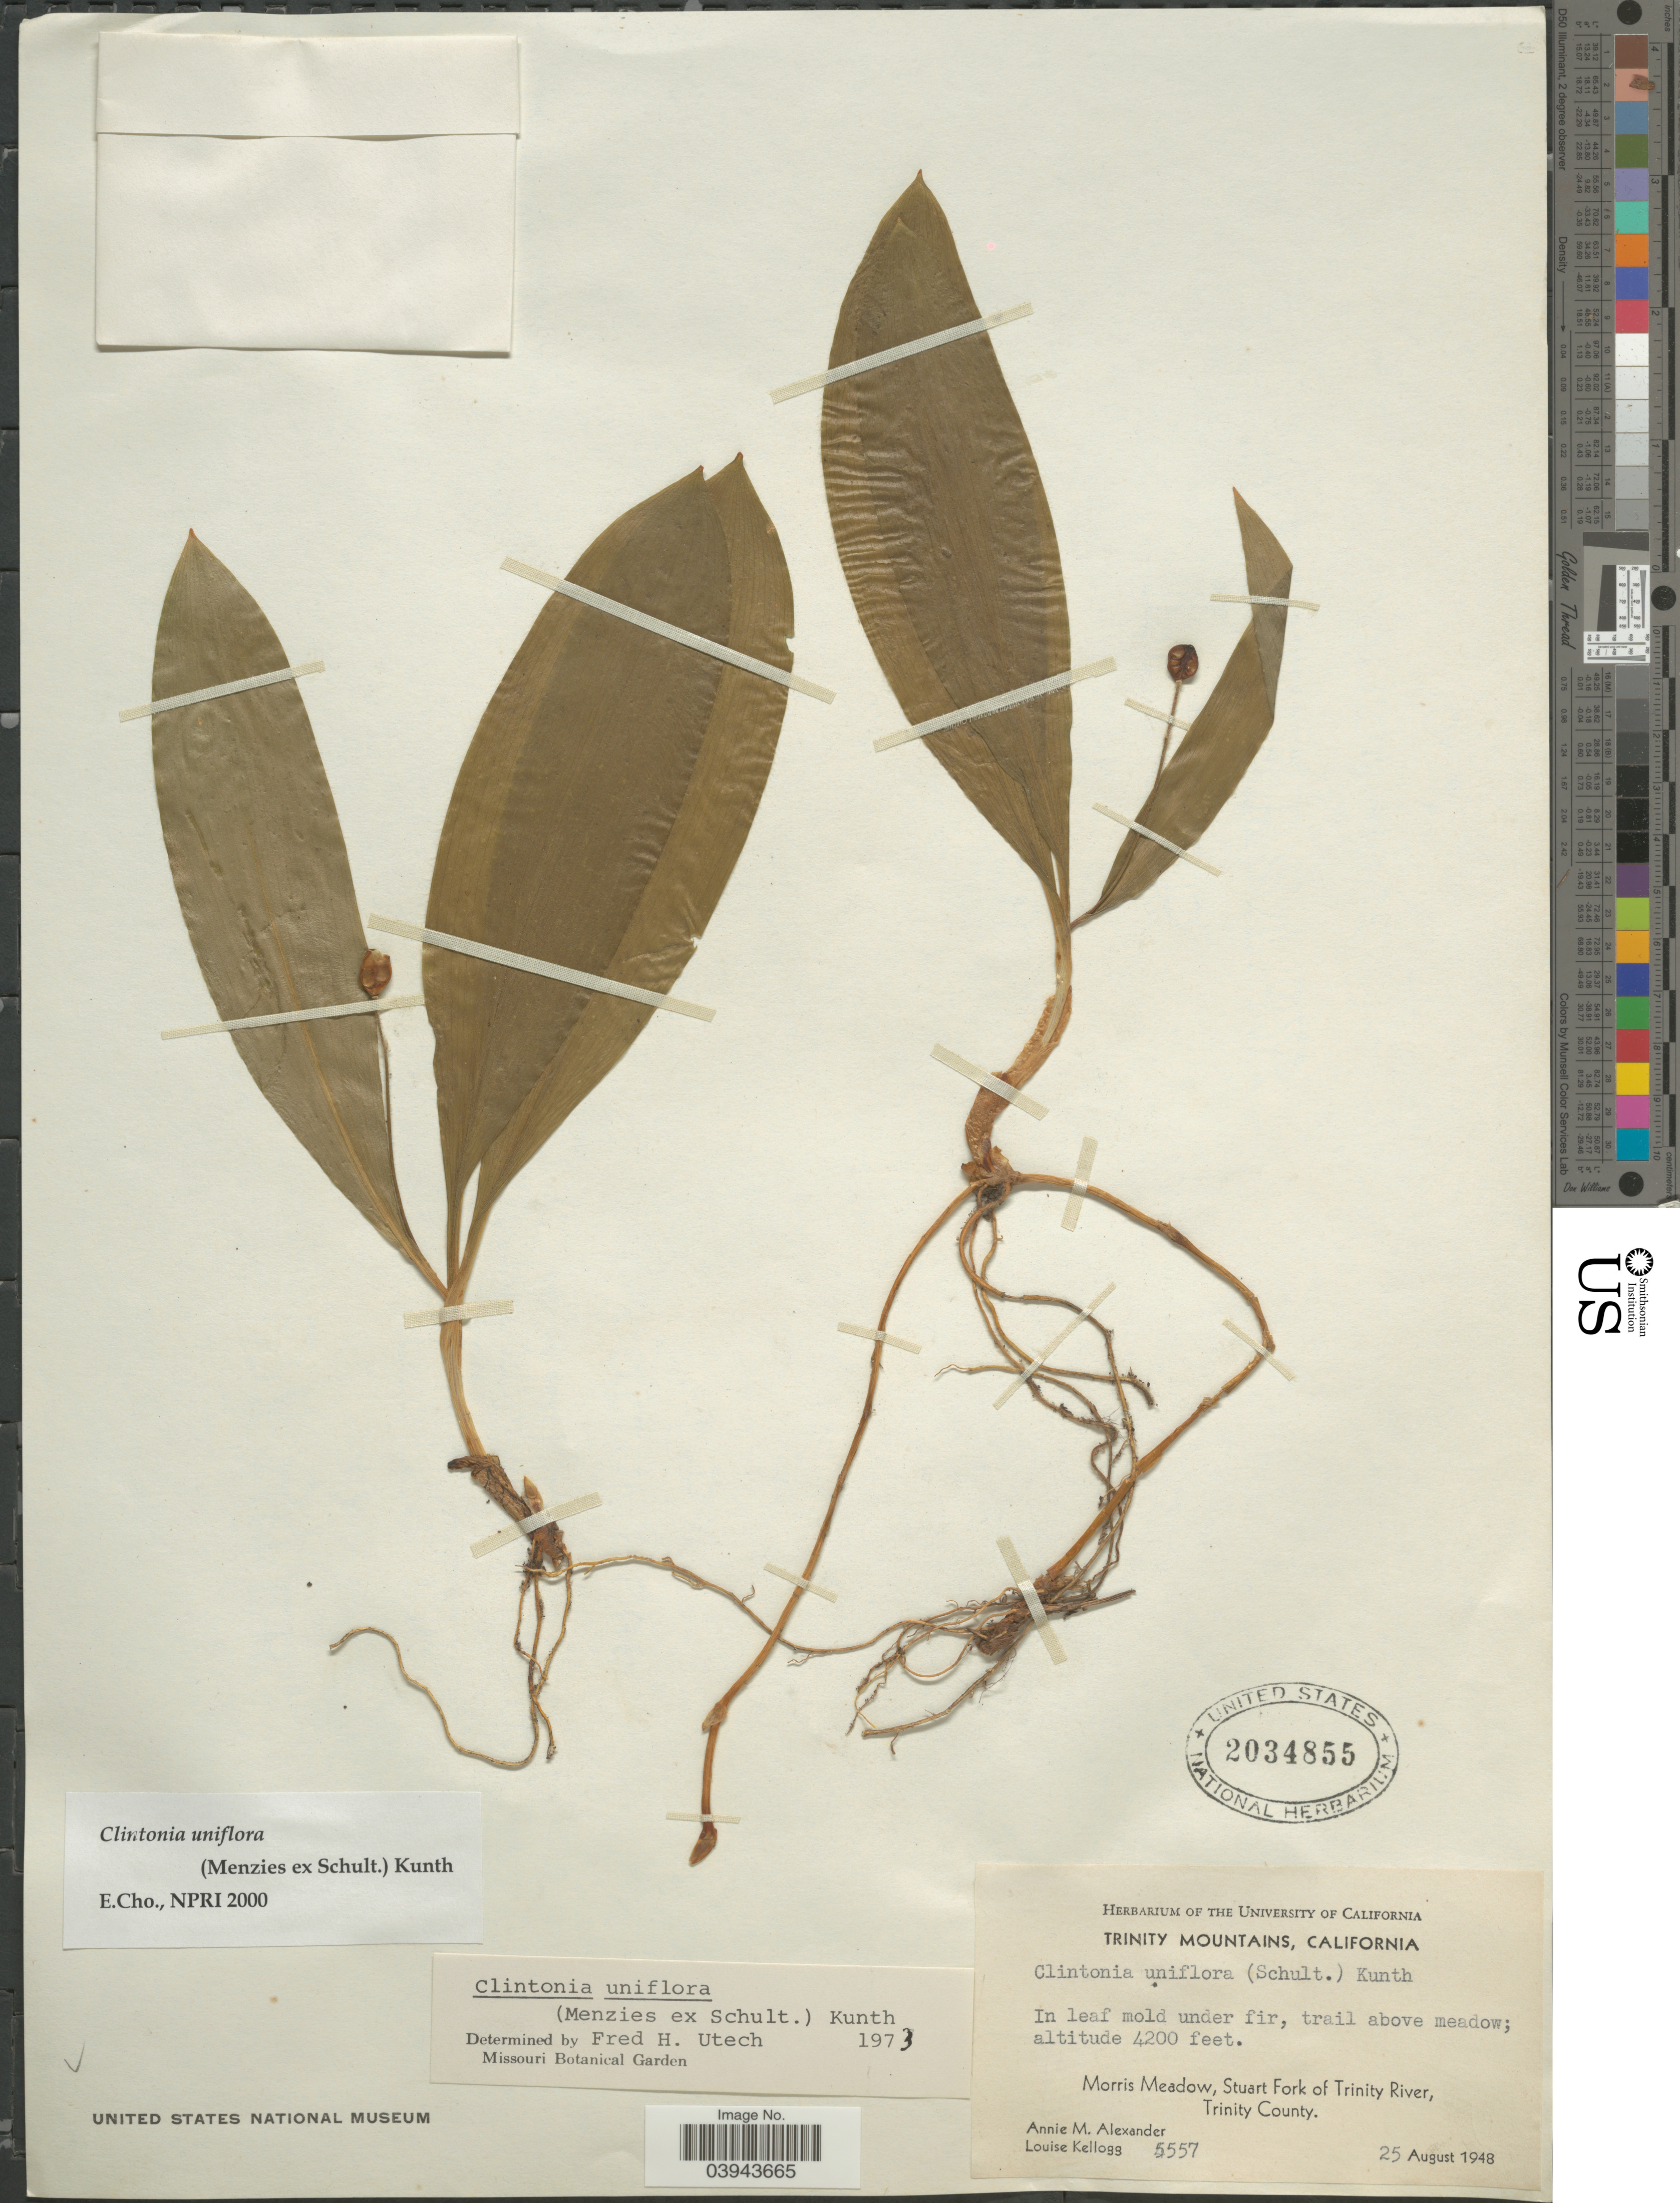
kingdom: Plantae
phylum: Tracheophyta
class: Liliopsida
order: Liliales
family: Liliaceae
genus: Clintonia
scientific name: Clintonia uniflora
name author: Kunth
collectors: A. M. Alexander & L. Kellogg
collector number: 5557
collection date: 1948-08-25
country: United States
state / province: California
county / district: Trinity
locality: Trinity Mountains. Morris Meadow, Stuart Fork of Trinity River, Trinity County.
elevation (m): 1280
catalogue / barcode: US 2034855